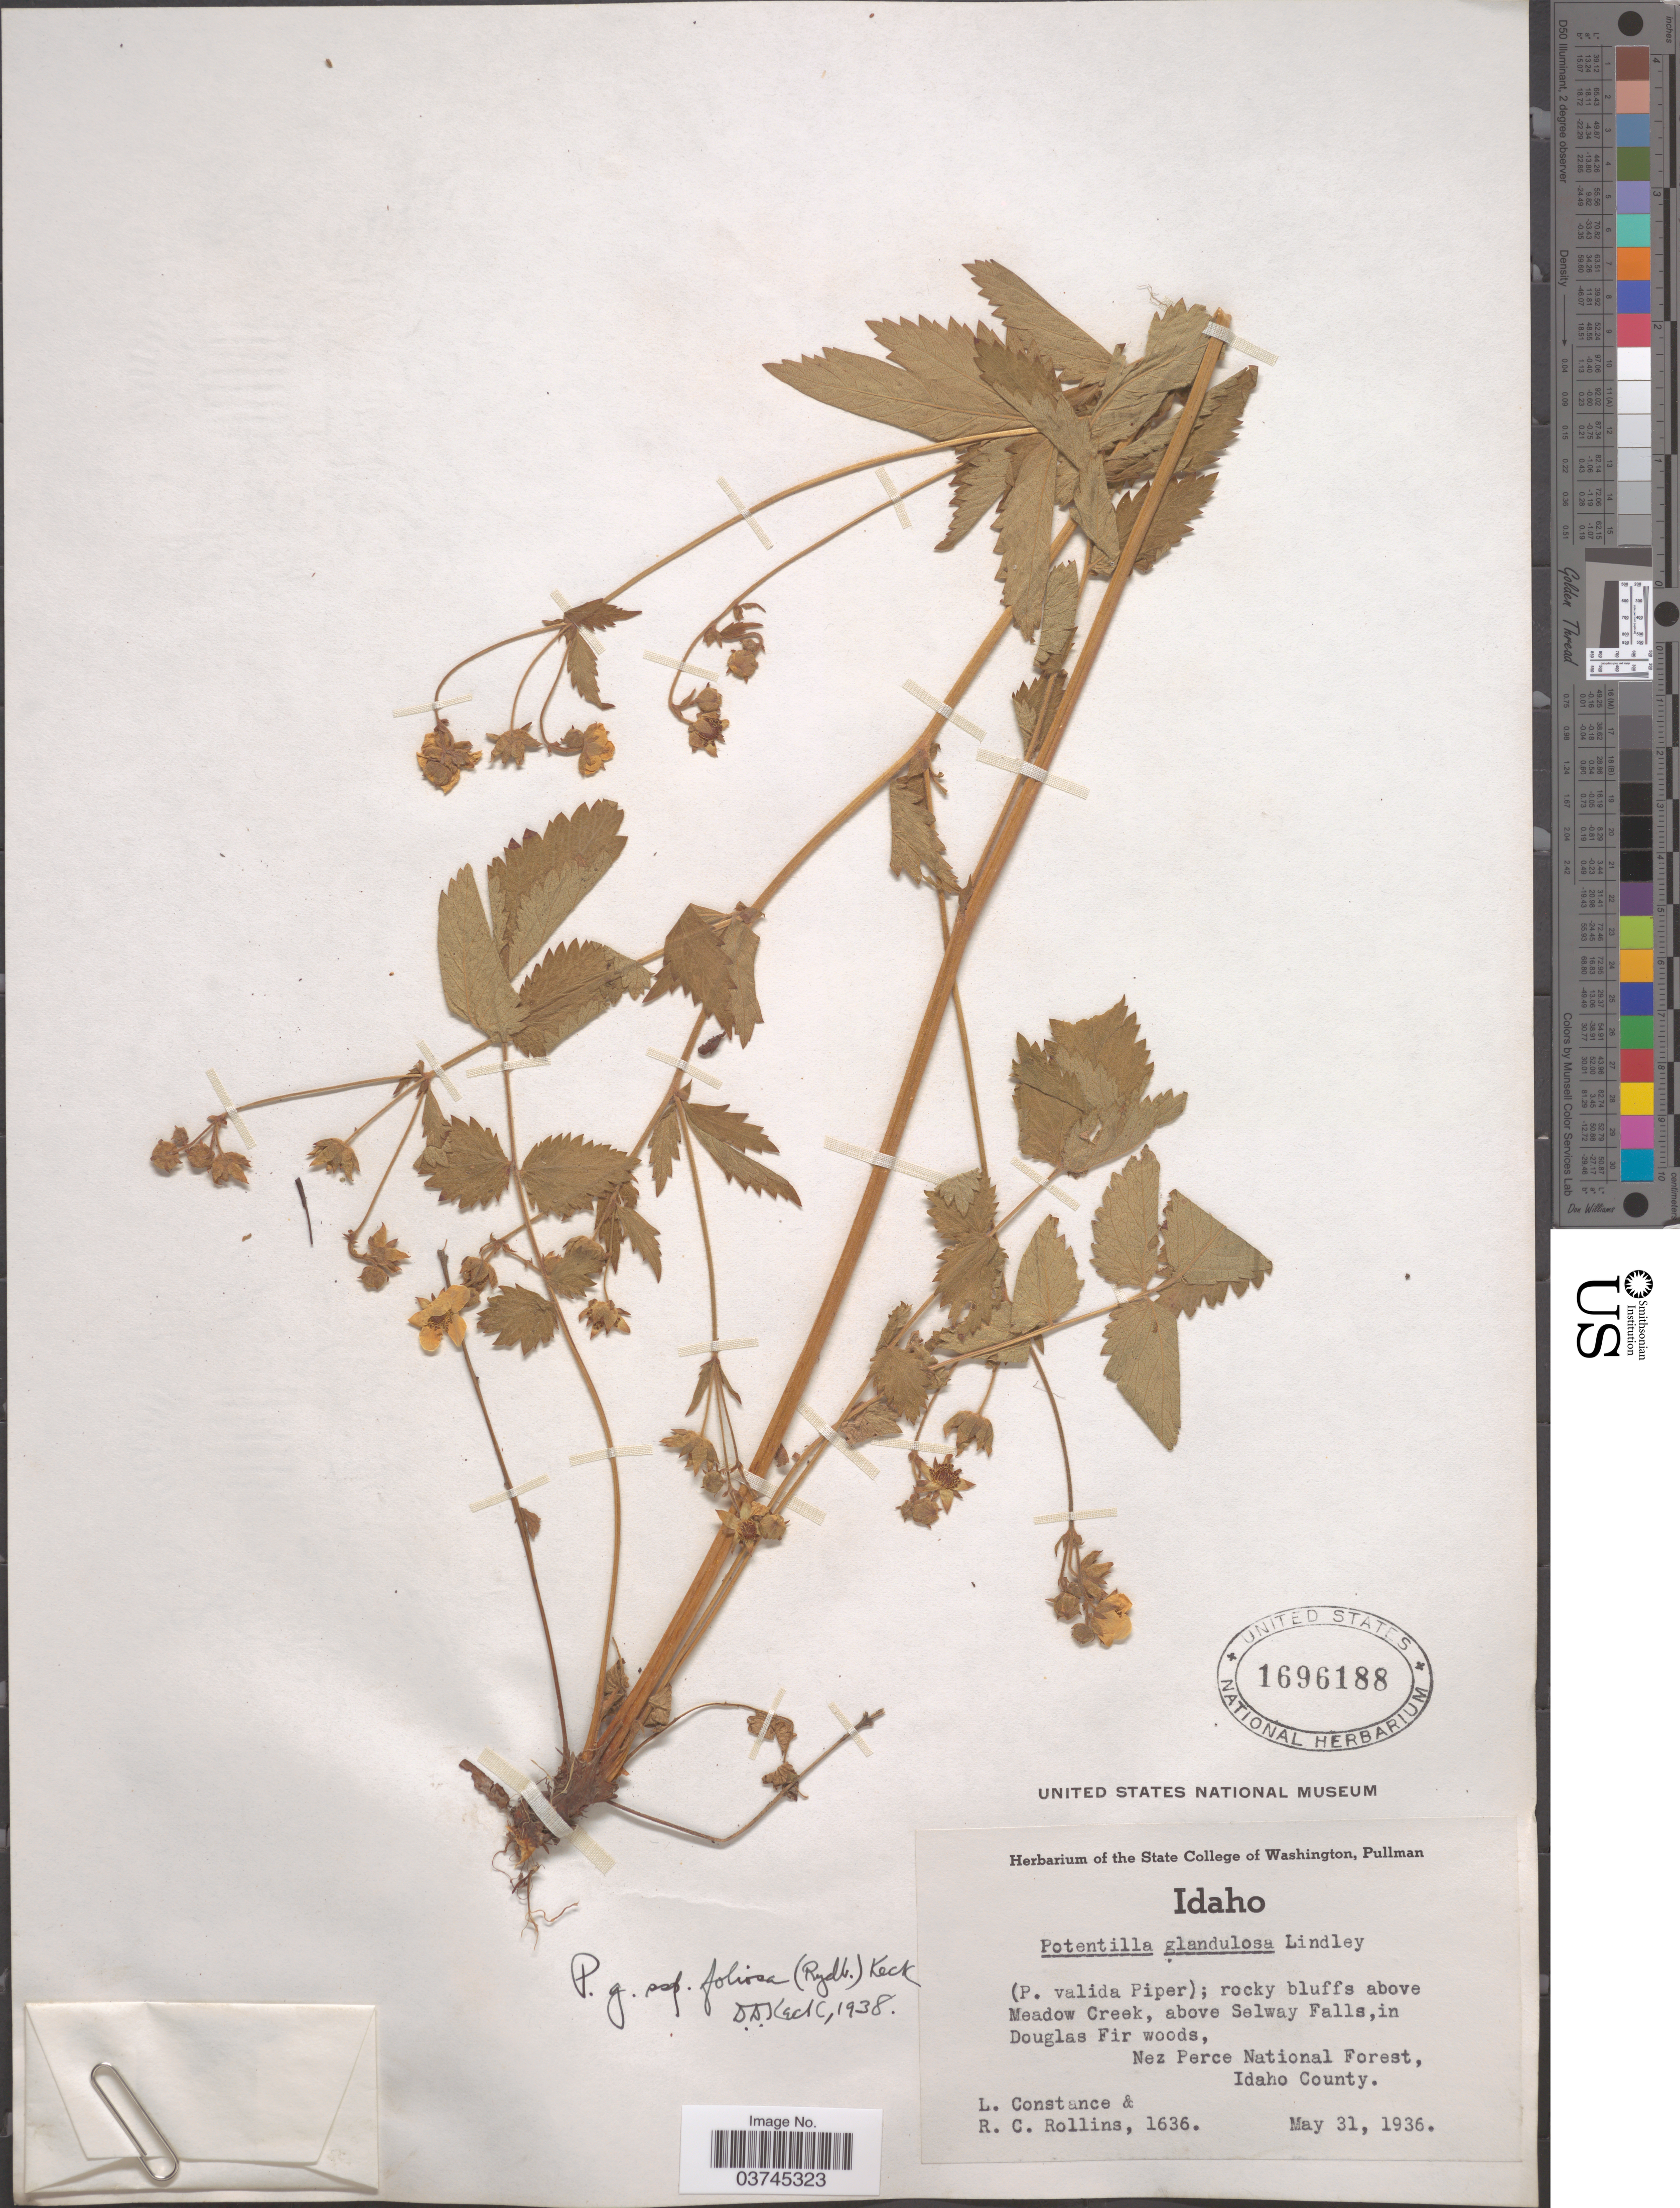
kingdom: Plantae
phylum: Tracheophyta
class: Magnoliopsida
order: Rosales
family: Rosaceae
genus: Drymocallis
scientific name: Drymocallis foliosa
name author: Rydb.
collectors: L. Constance & R. C. Rollins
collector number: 1636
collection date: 1936-05-31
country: United States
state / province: Idaho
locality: Above Meadow Creek, above Selway Falls, in Douglas Fir woods, Nez Perce National Forest, Idaho County.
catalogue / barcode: US 1696188